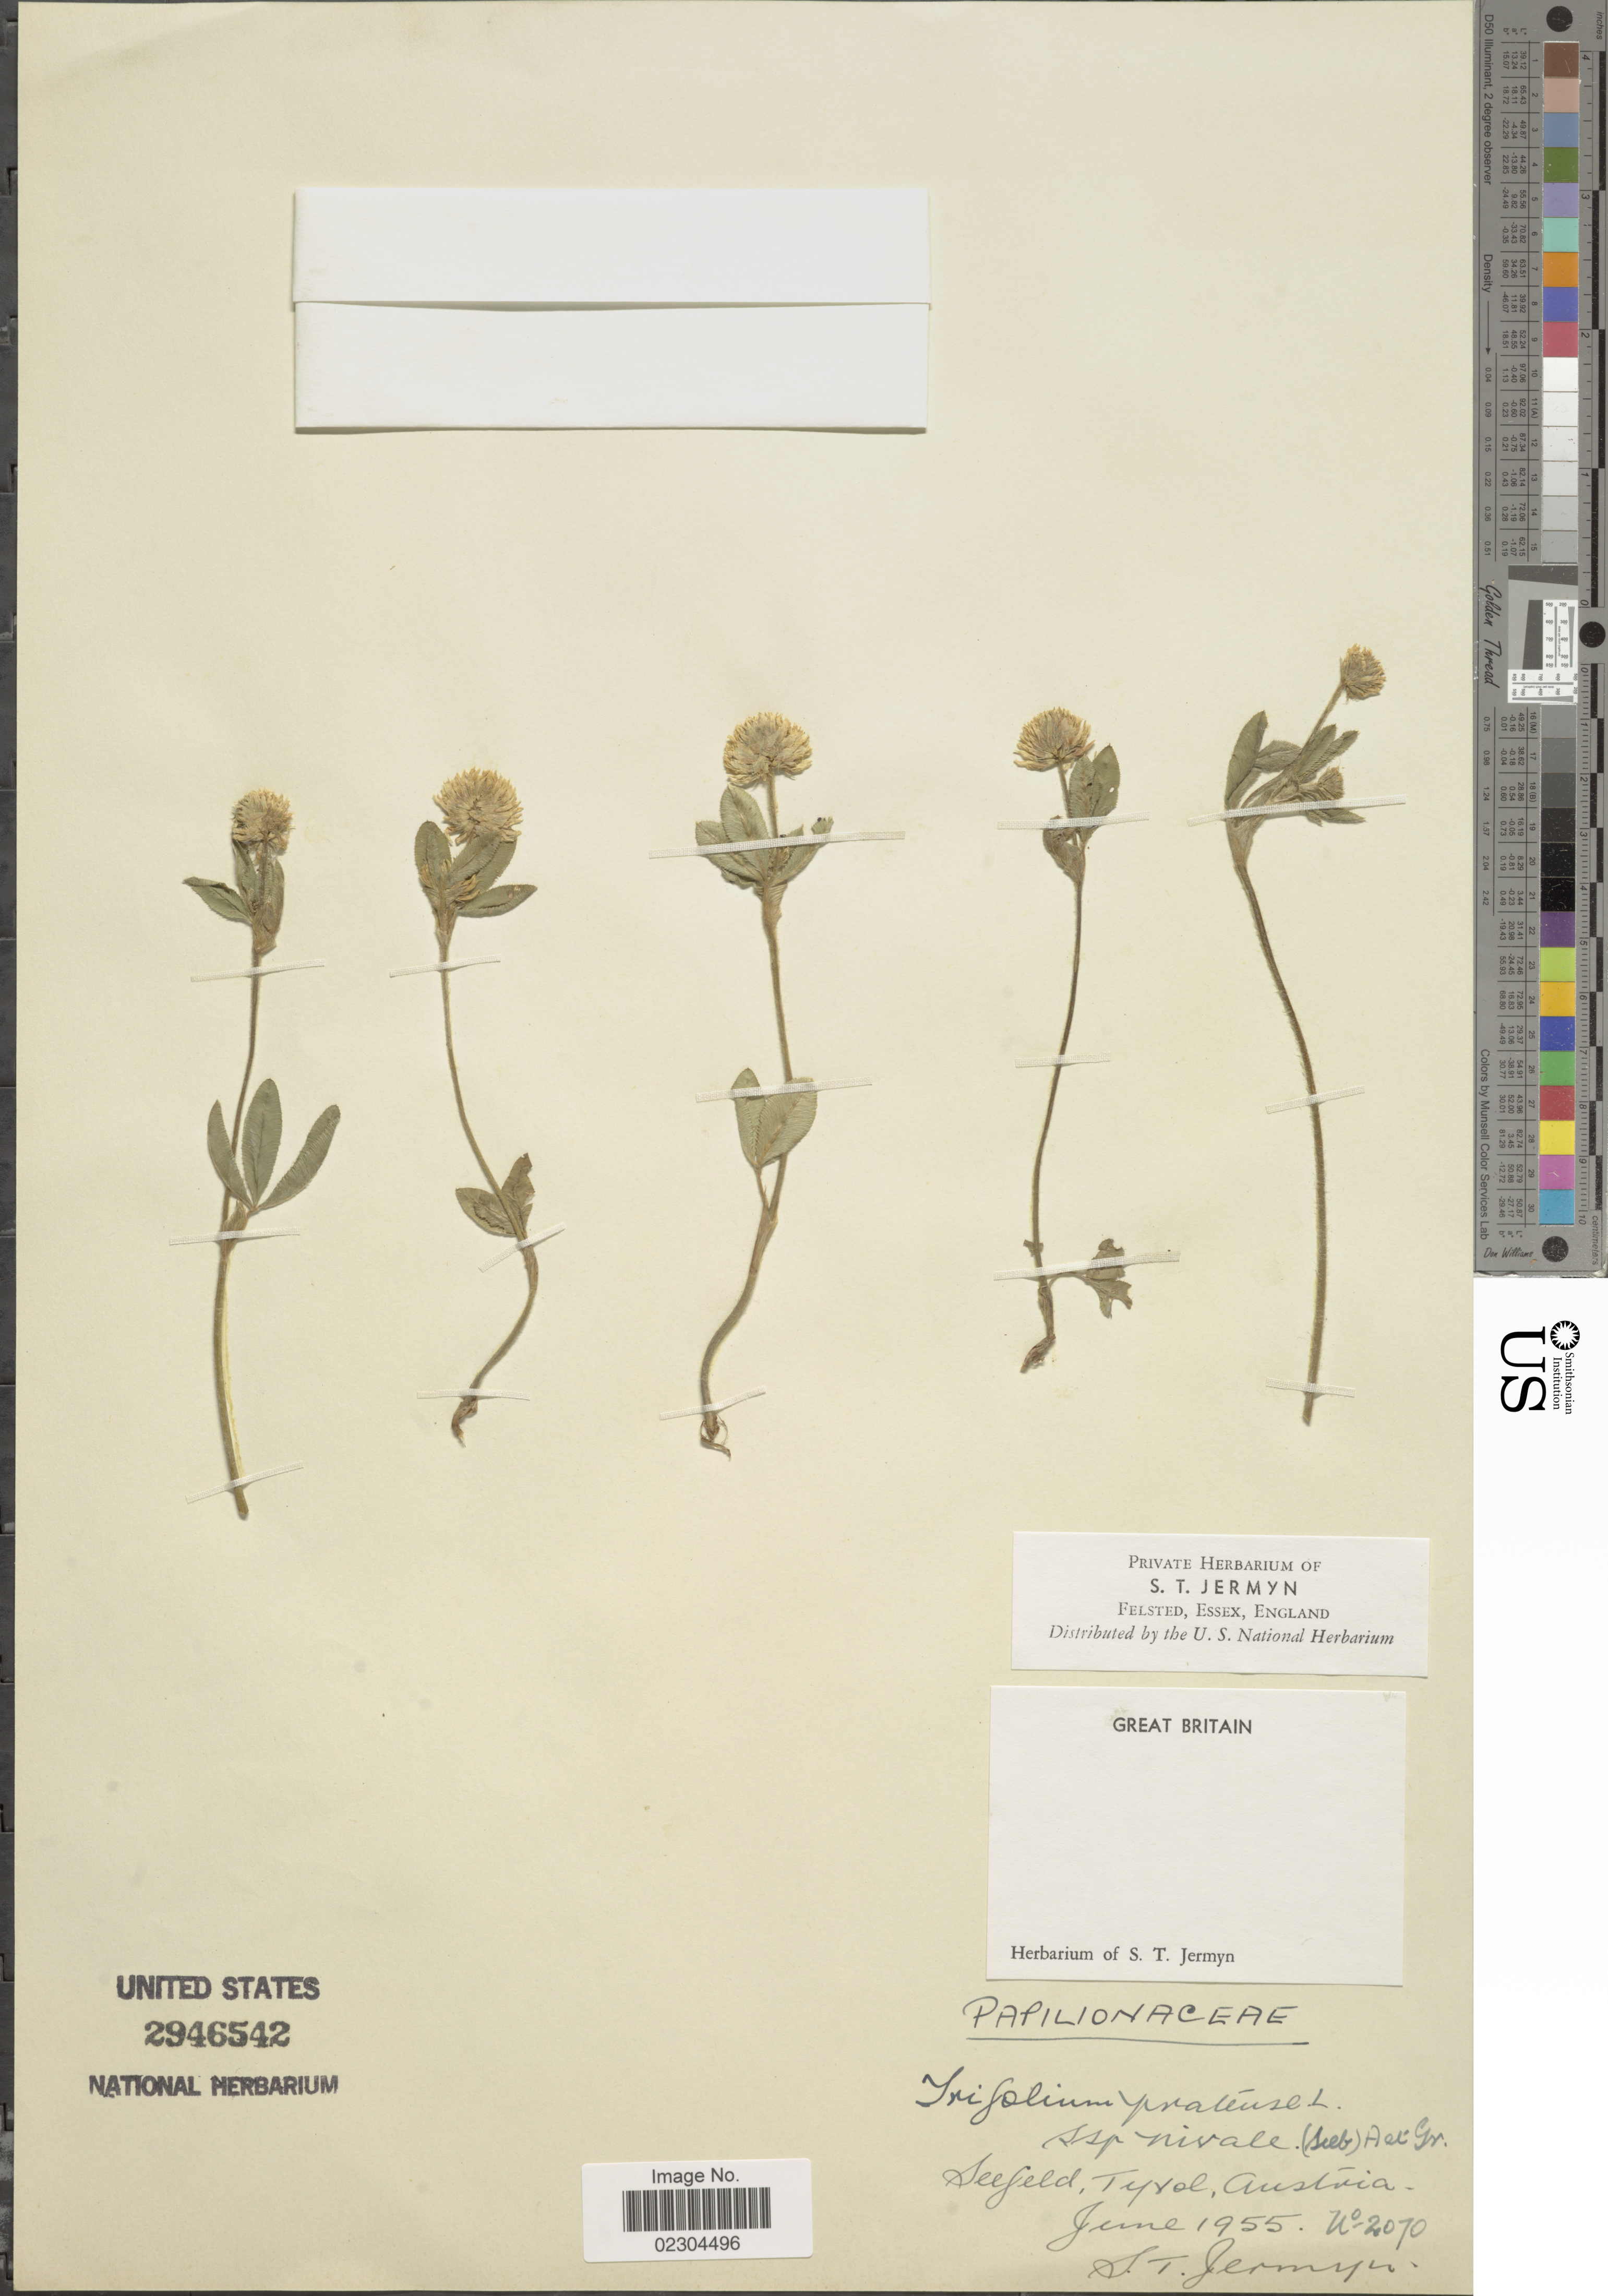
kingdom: Plantae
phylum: Tracheophyta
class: Magnoliopsida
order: Fabales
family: Fabaceae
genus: Trifolium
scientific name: Trifolium pratense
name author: L.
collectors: S. Jermyn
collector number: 2070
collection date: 1955-06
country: Austria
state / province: Tirol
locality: Seefeld, Tyrol, Austria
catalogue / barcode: US 2946542